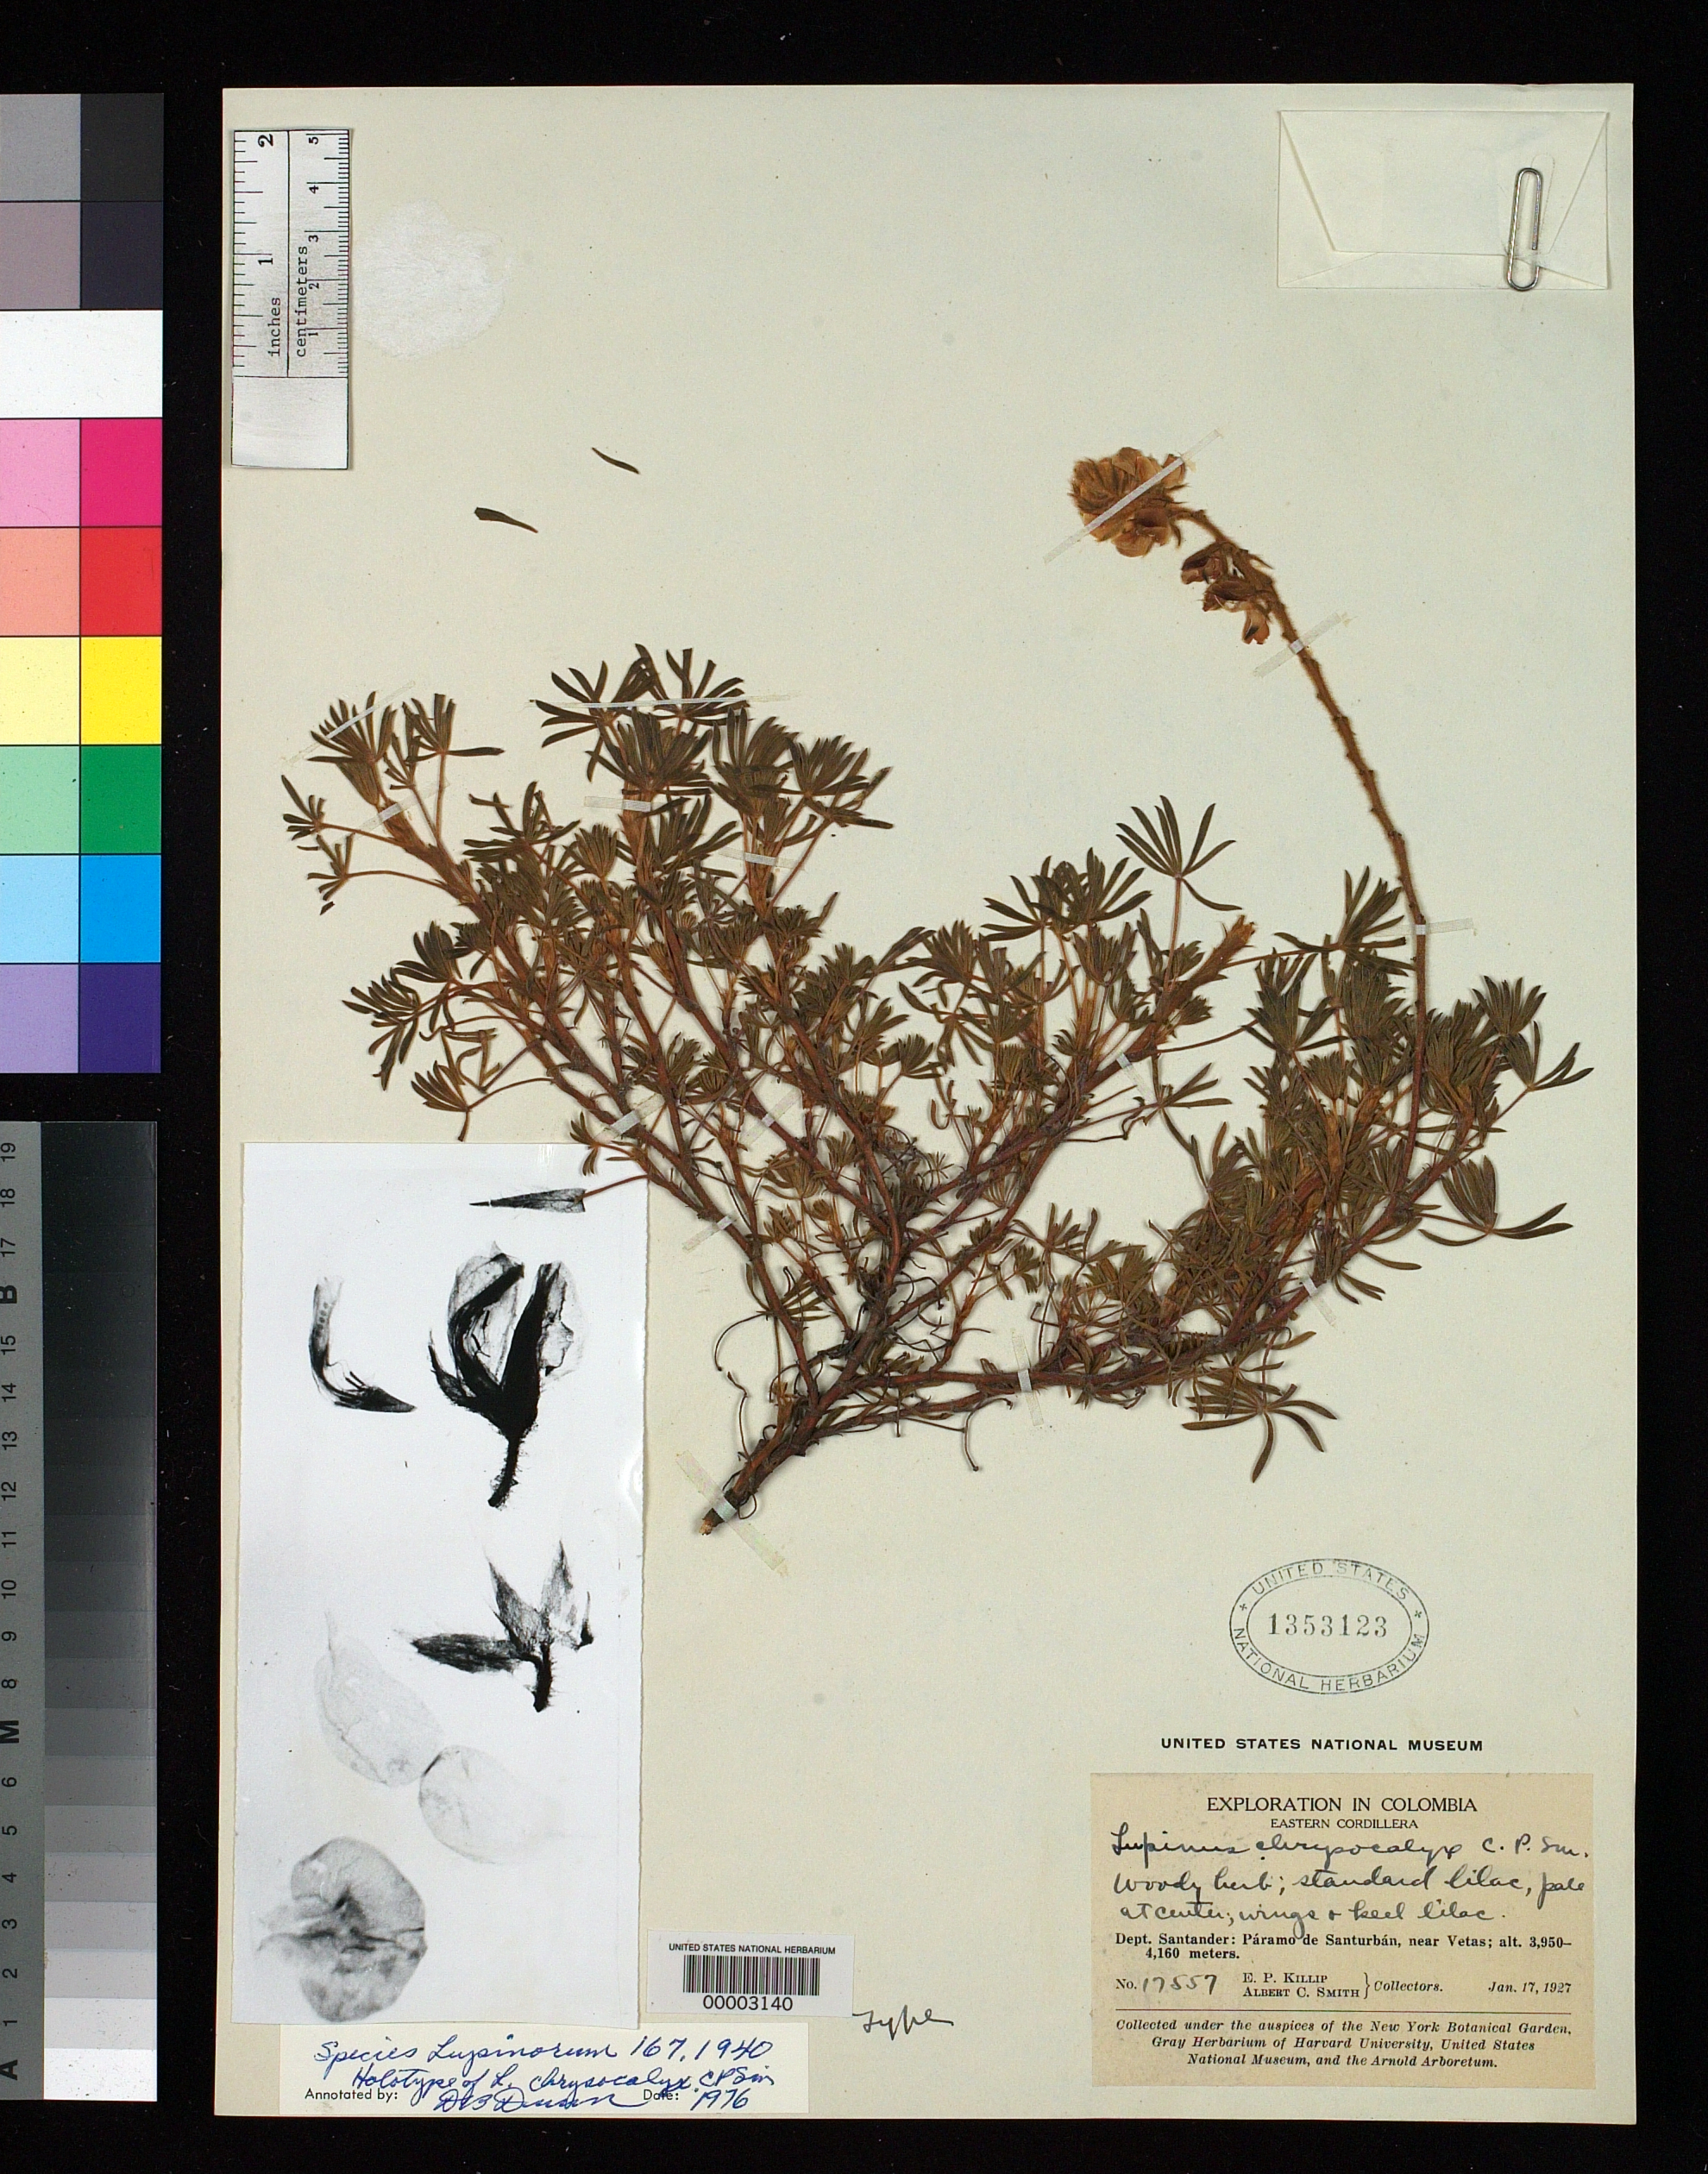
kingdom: Plantae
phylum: Tracheophyta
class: Magnoliopsida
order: Fabales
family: Fabaceae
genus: Lupinus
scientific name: Lupinus chrysocalyx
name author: C.P. Sm.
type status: Holotype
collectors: E. P. Killip & A. C. Smith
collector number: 17557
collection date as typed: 17 Jan 1927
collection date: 1927-01-17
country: Colombia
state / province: Santander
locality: Paramo de San Turban, near Vetas.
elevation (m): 3950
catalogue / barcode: US 1353123